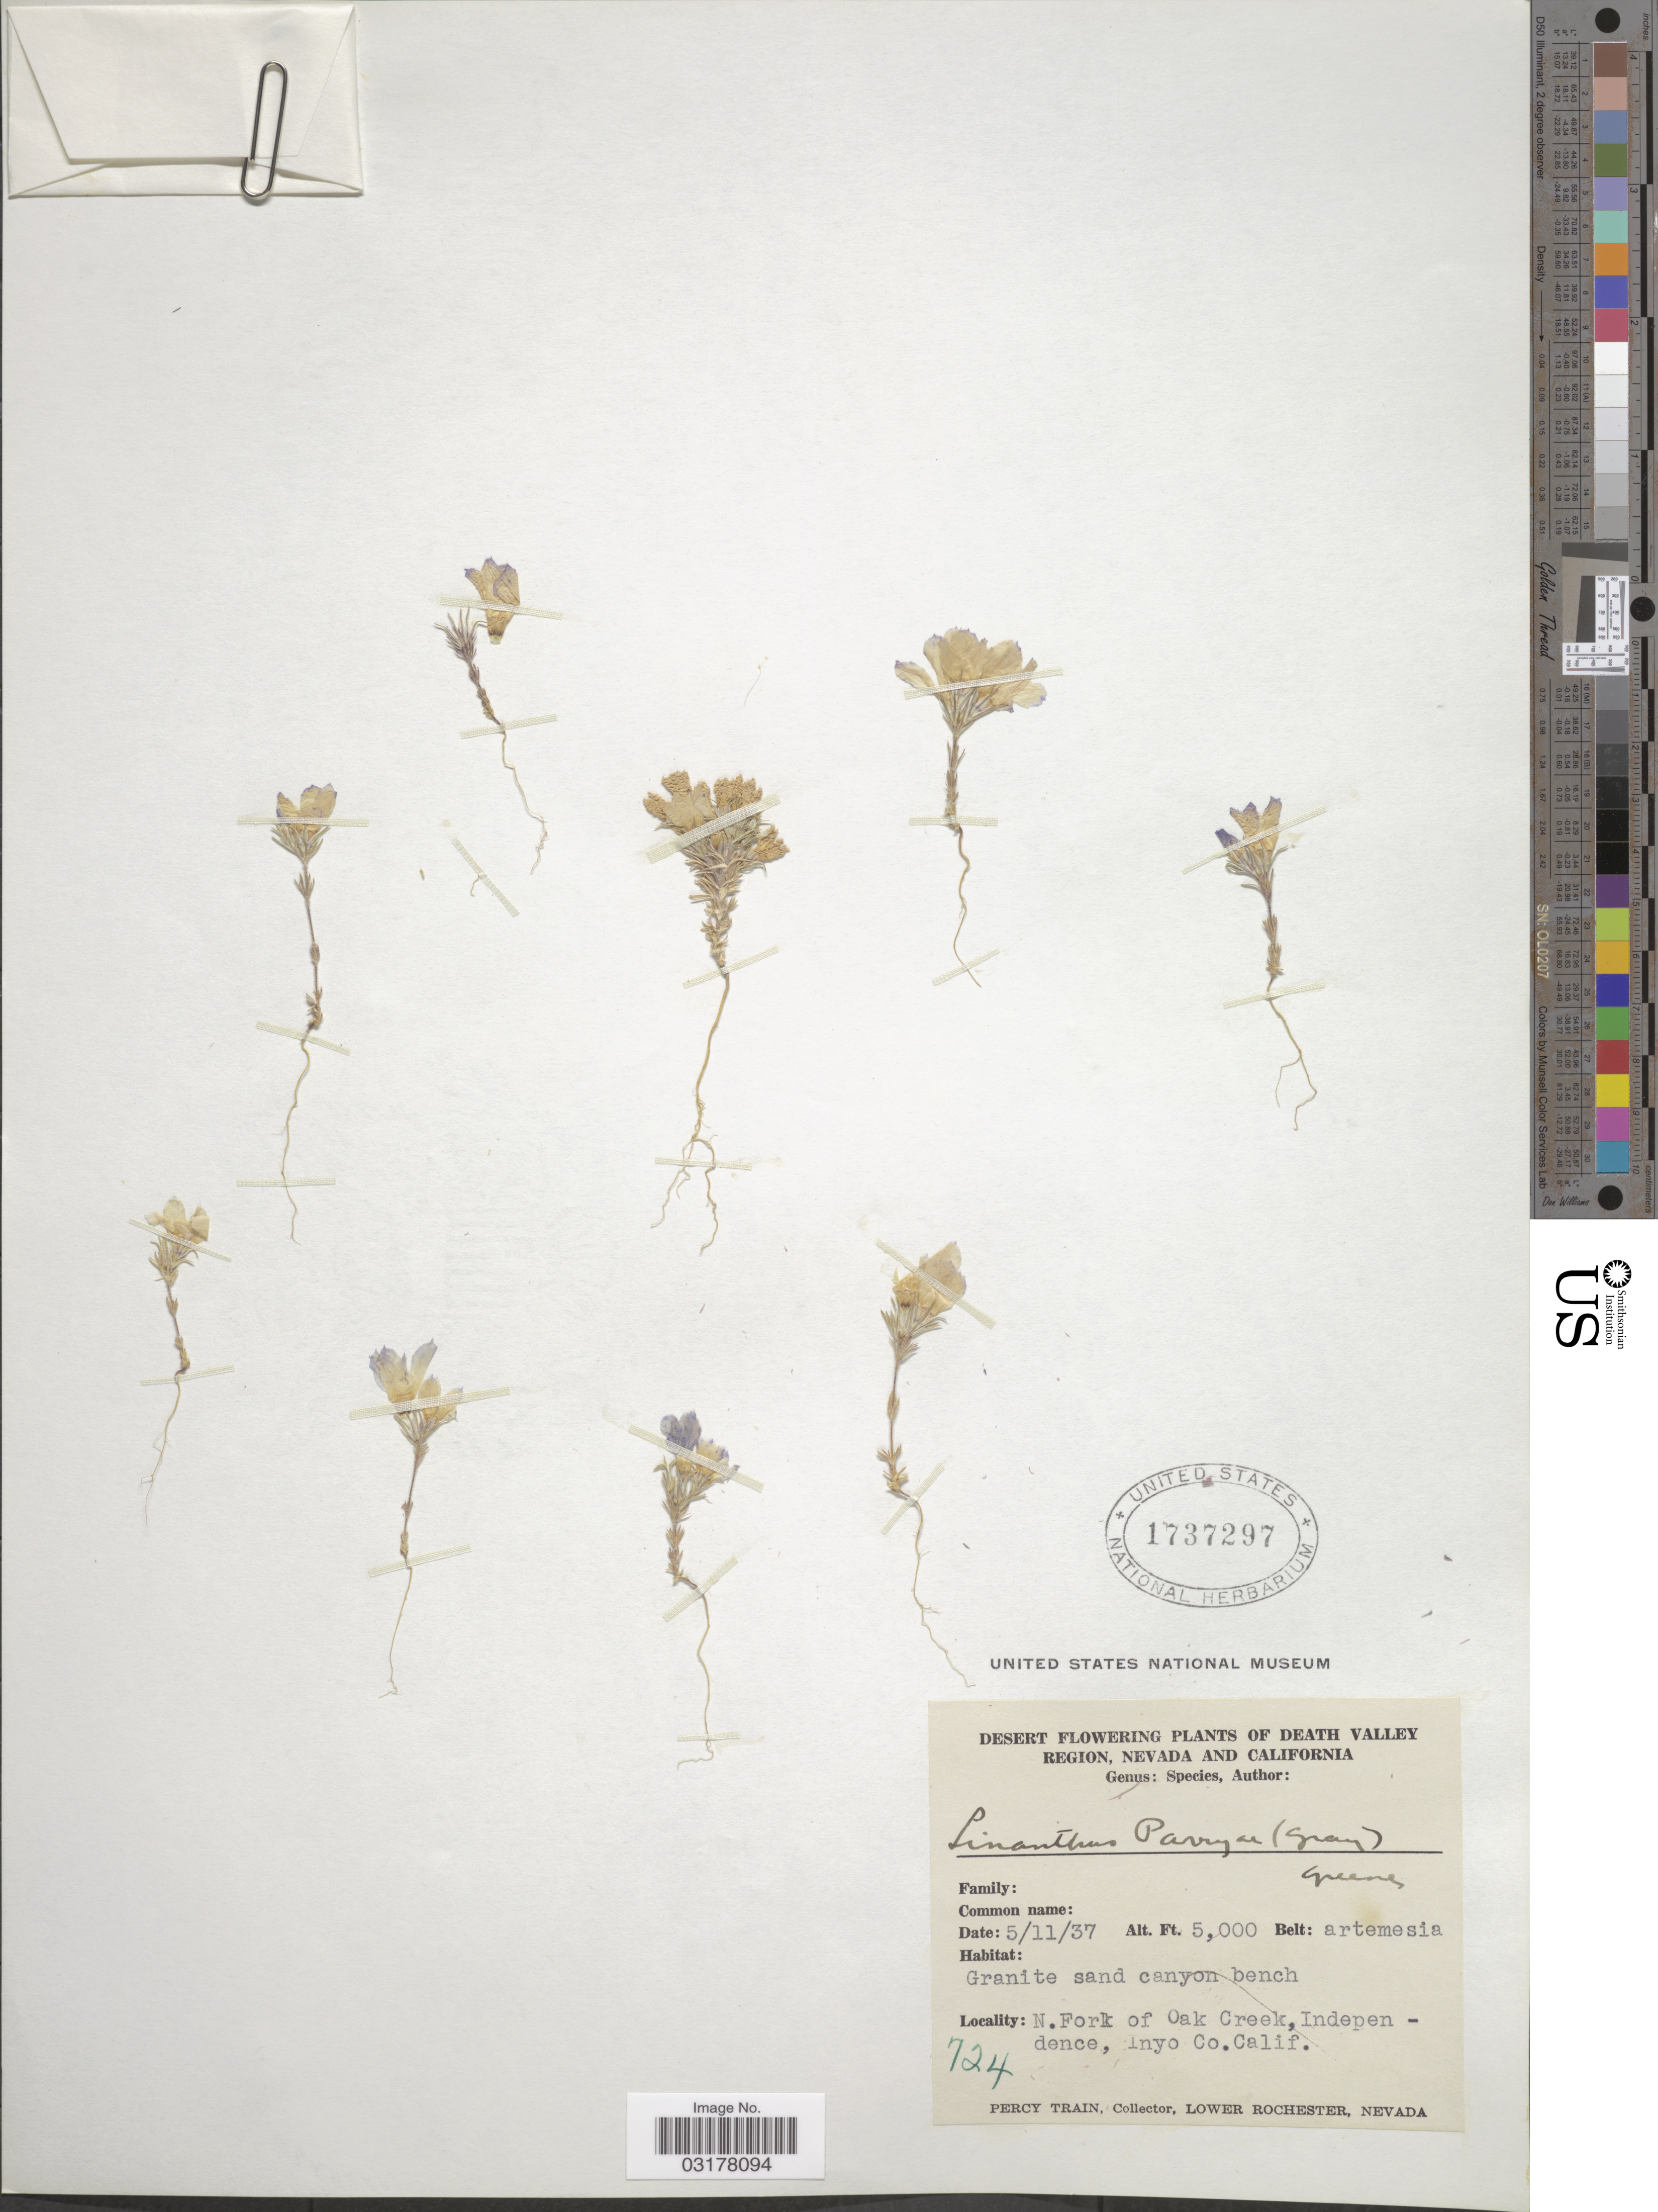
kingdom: Plantae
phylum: Tracheophyta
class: Magnoliopsida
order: Ericales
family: Polemoniaceae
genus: Linanthus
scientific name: Linanthus parryae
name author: (A. Gray) Greene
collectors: P. Train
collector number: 724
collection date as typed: Transcribed d/m/y: 11/5/37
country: United States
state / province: California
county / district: Inyo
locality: Death Valley Region. N. Fork of Oak Creek, Independence, Inyo Co. Calif.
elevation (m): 1524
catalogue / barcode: US 1737297